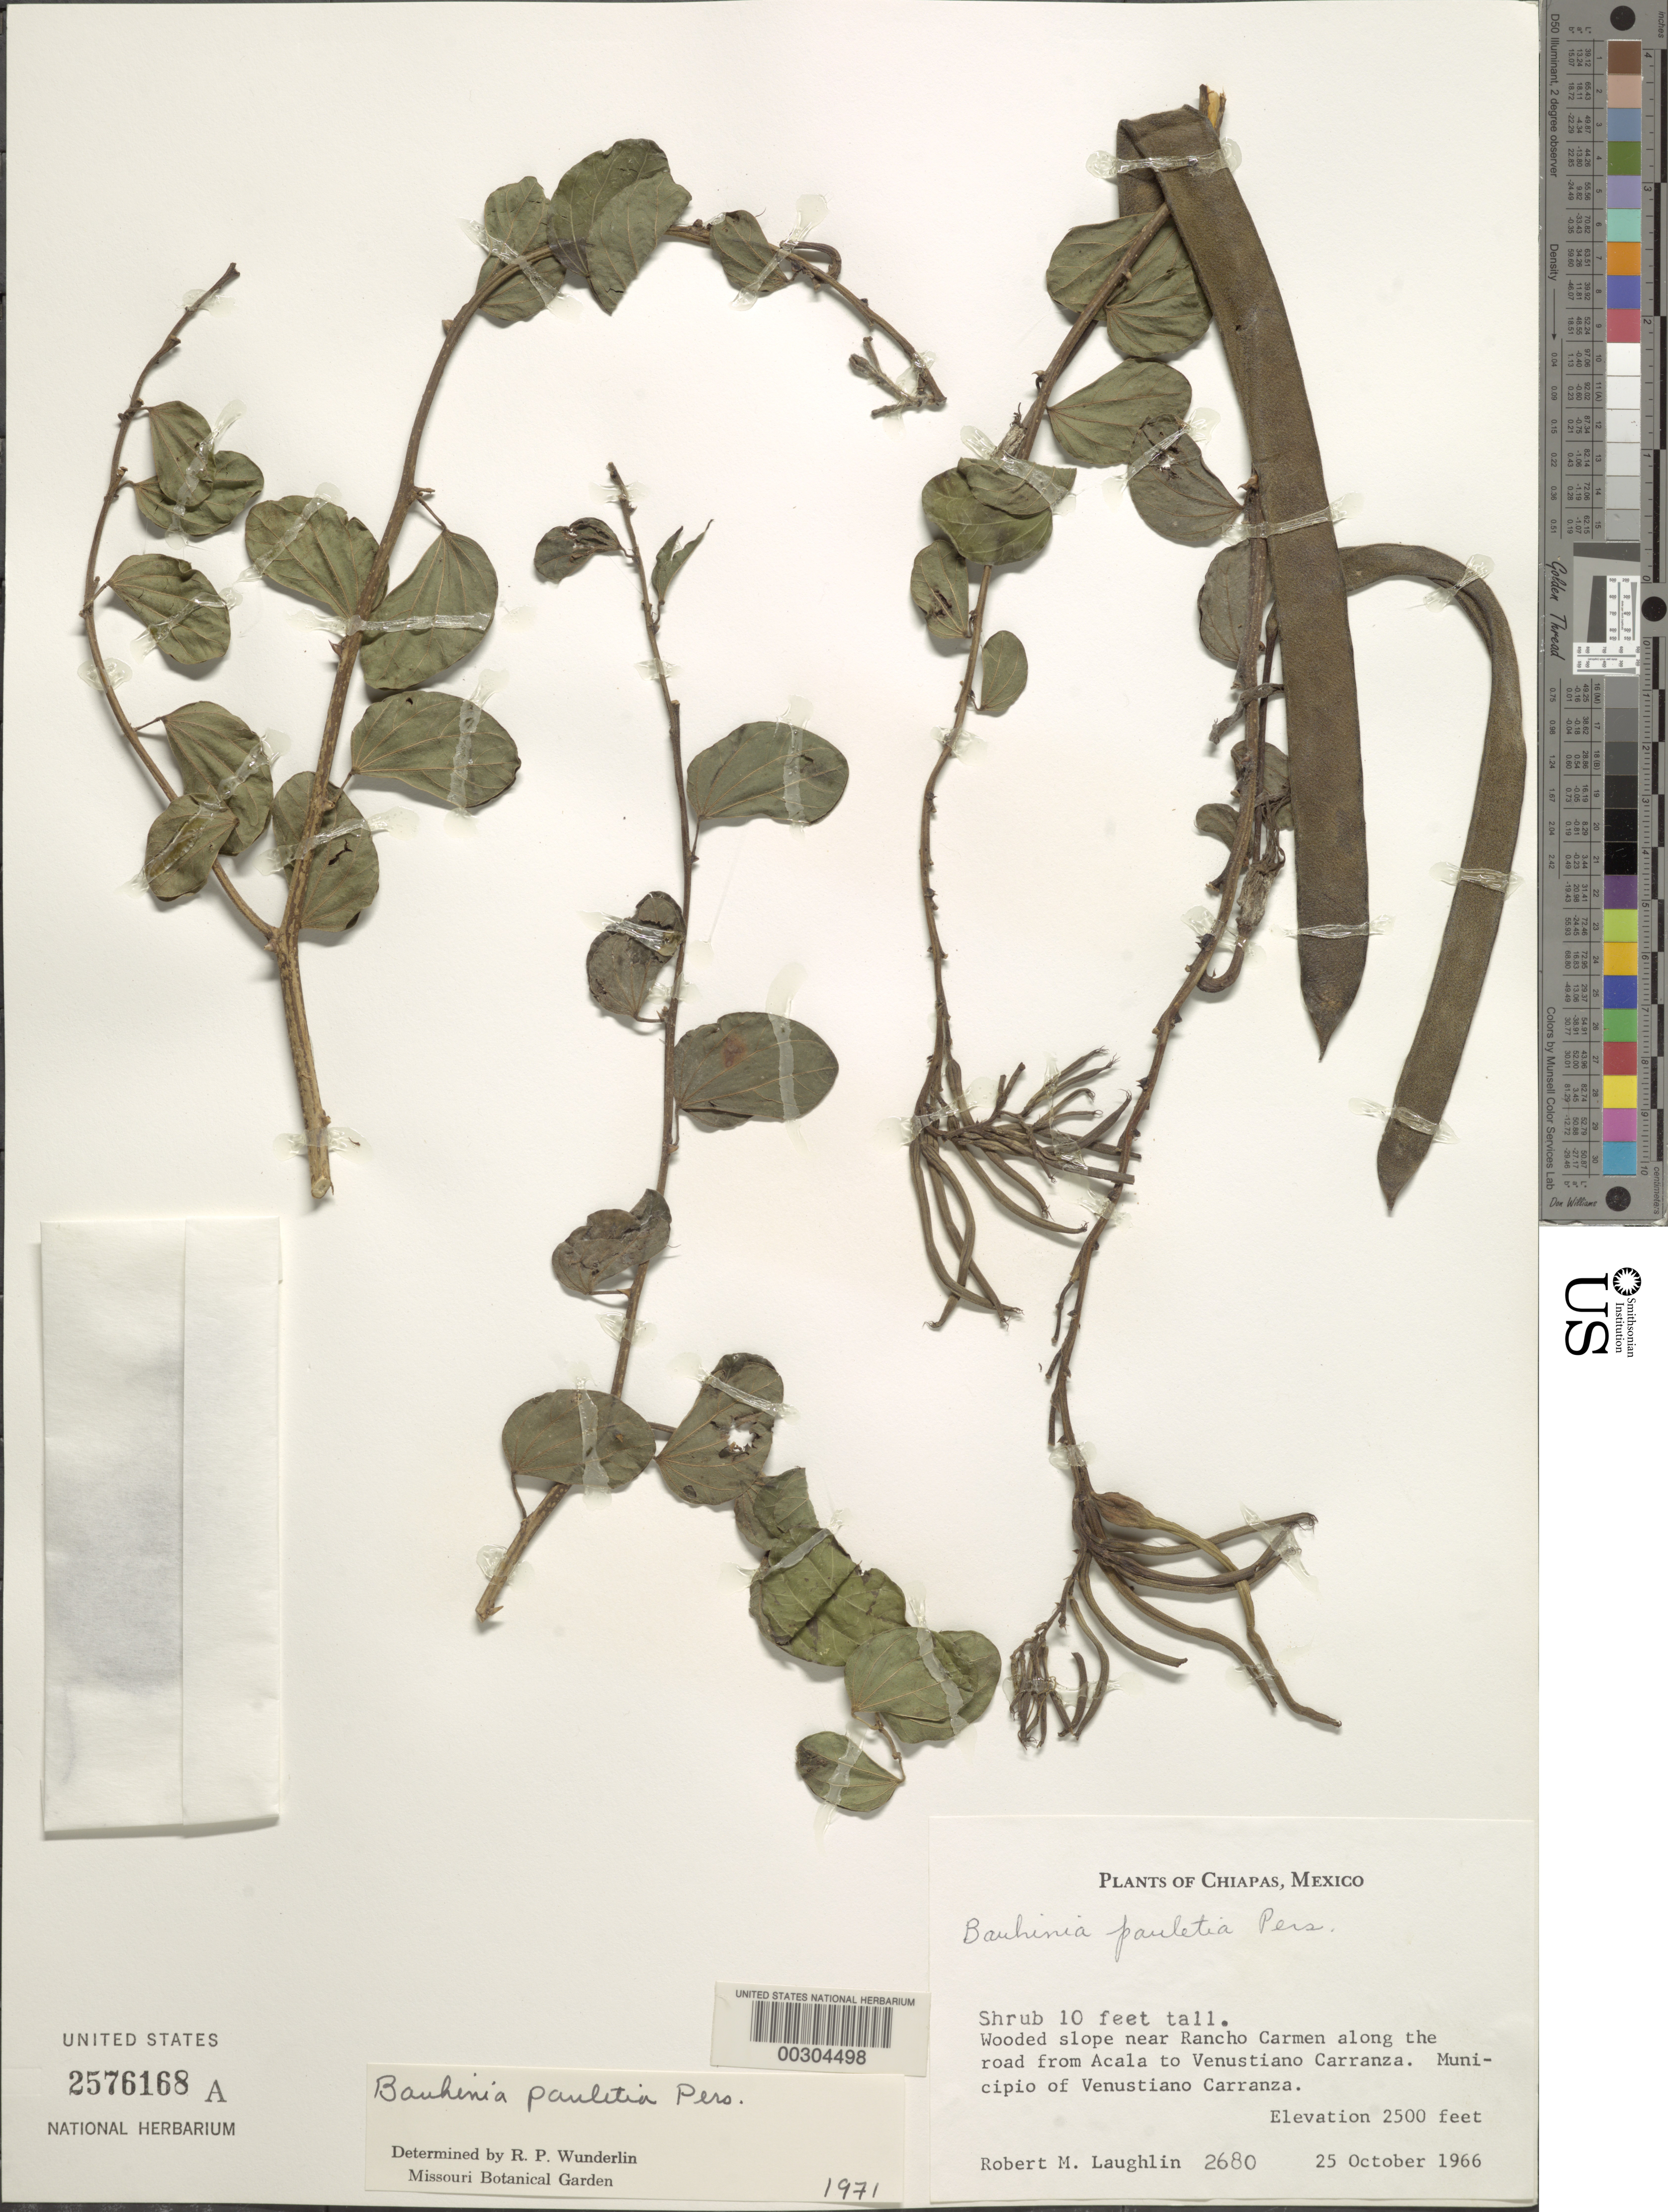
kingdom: Plantae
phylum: Tracheophyta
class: Magnoliopsida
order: Fabales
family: Fabaceae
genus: Bauhinia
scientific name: Bauhinia pauletia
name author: Pers.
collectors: R. M. Laughlin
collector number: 2680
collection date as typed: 25 Oct 1966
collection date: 1966-10-25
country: Mexico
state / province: Chiapas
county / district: Venustiano Carranza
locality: Near Rancho Carmen along the road from Acala to Venustiano Carranza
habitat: Wooded slope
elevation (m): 762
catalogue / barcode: US 2576168A